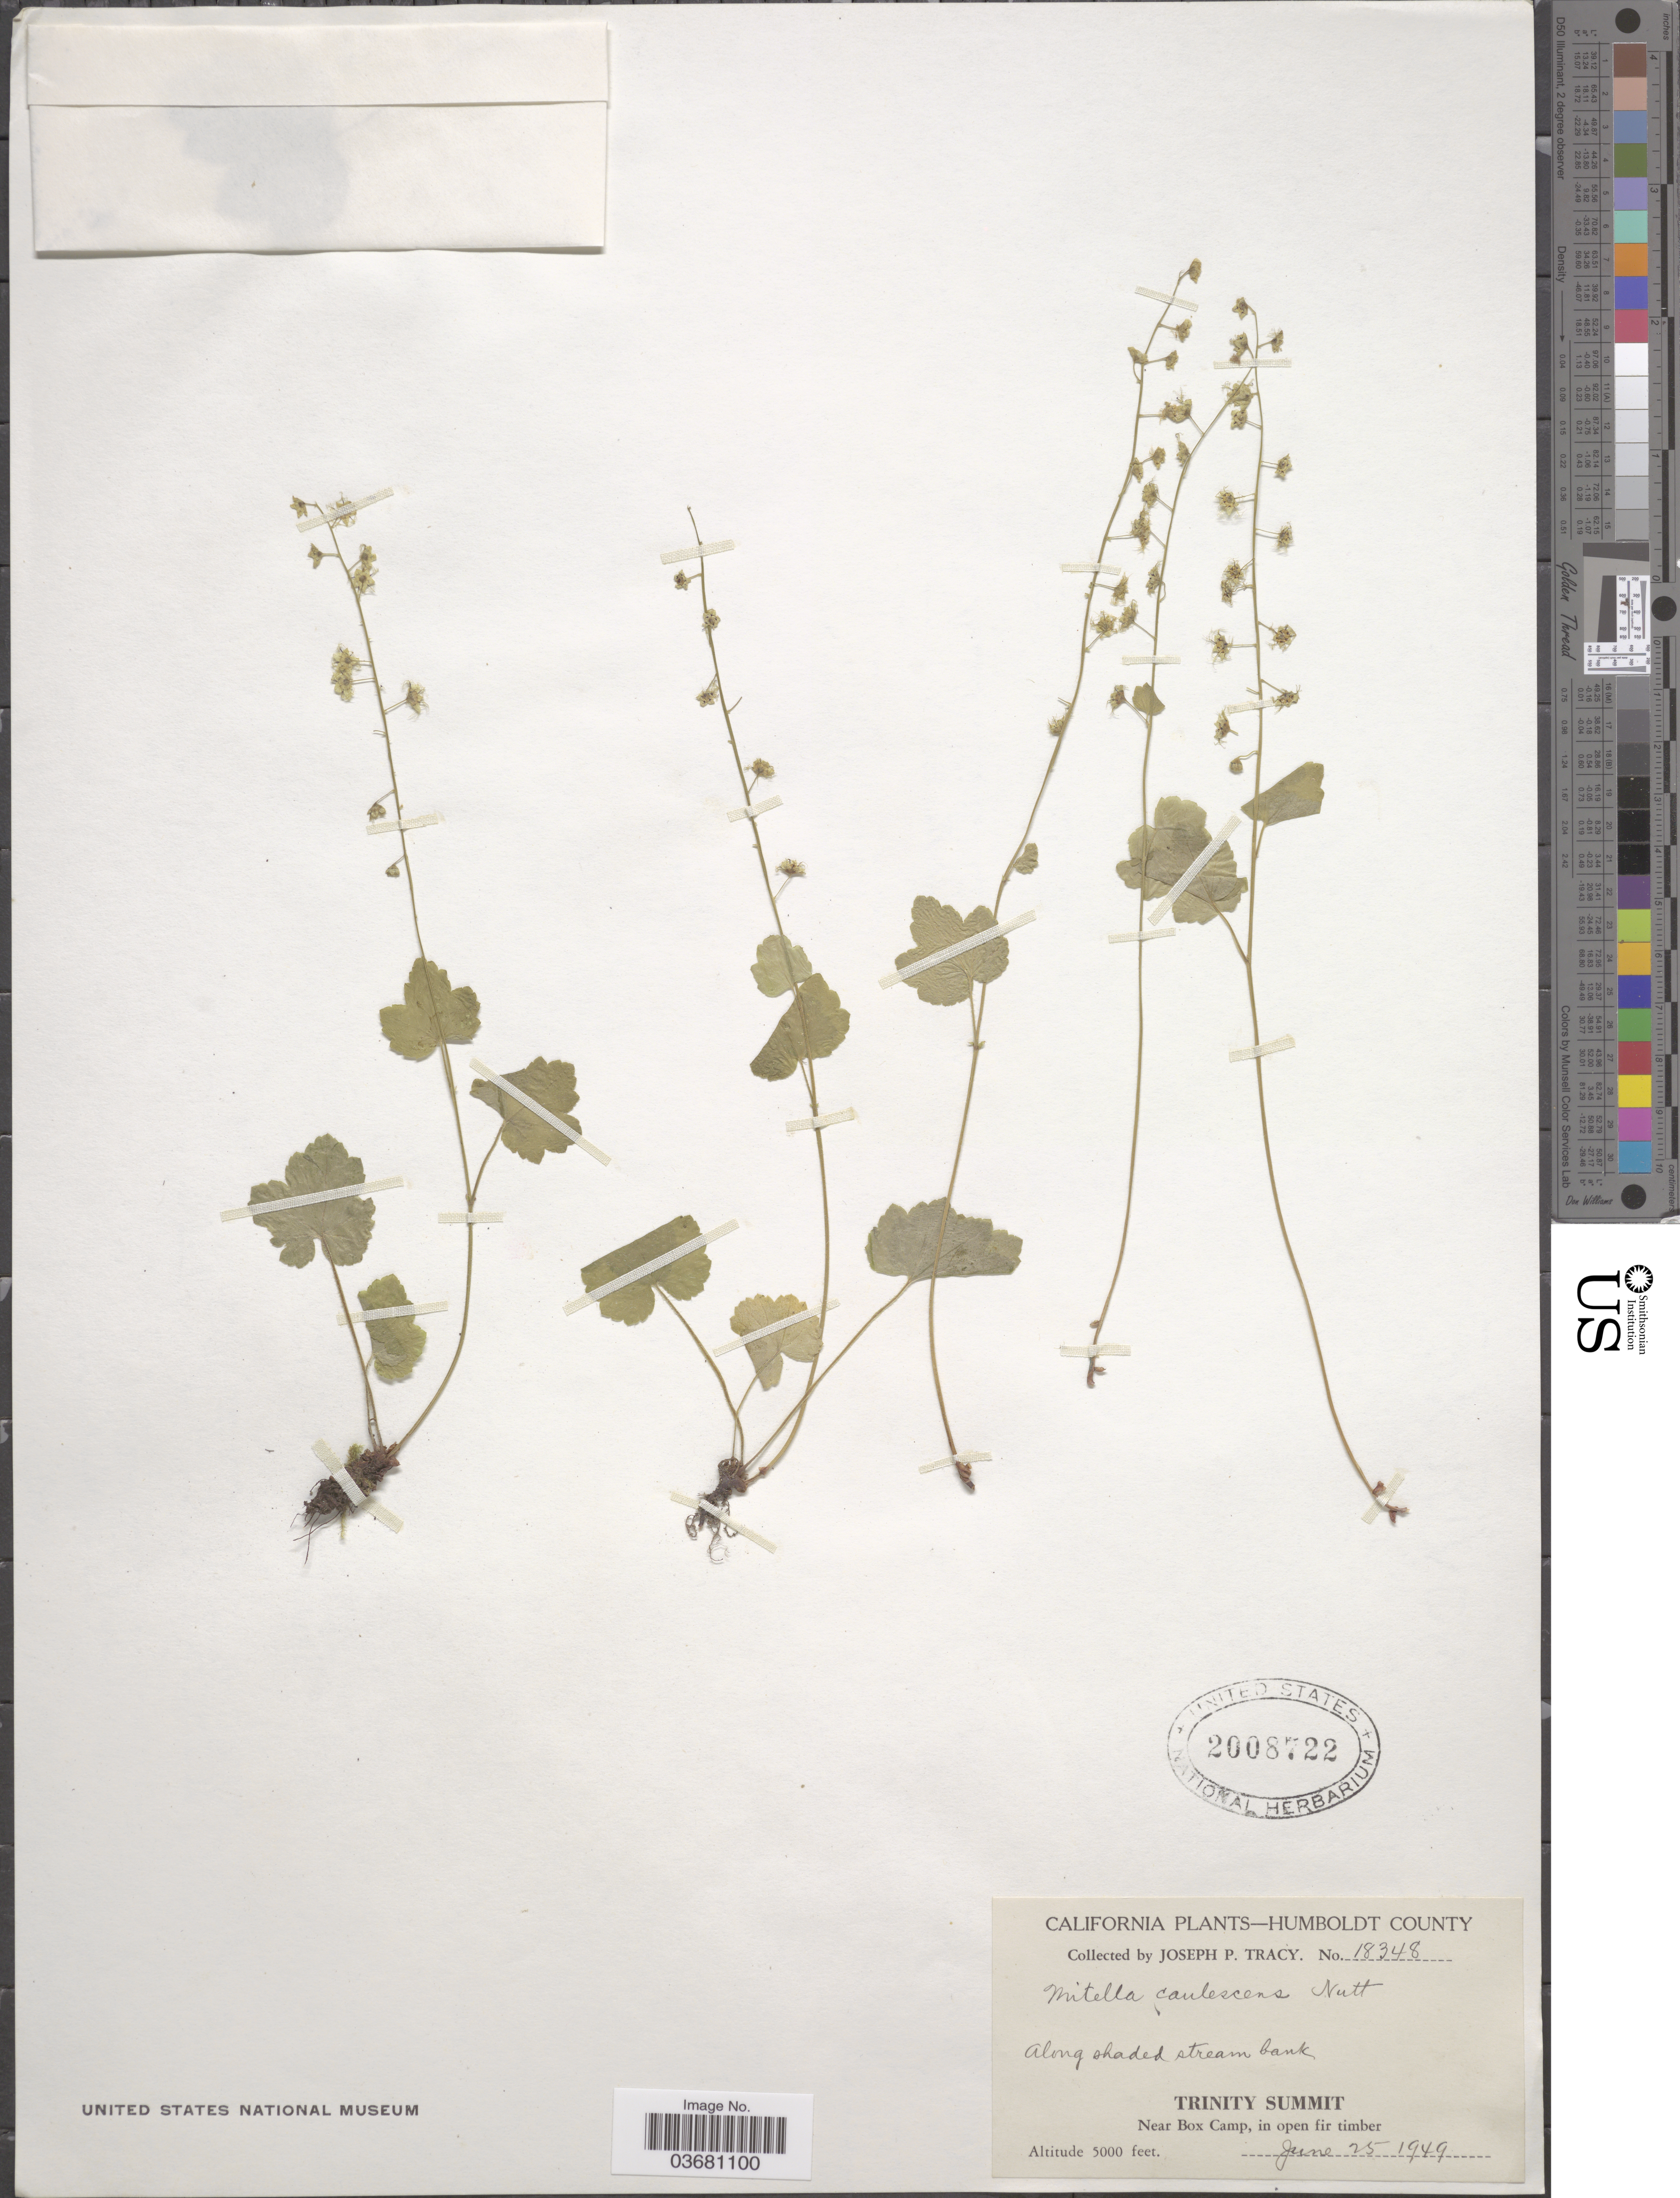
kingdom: Plantae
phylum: Tracheophyta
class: Magnoliopsida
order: Saxifragales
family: Saxifragaceae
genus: Mitella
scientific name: Mitella caulescens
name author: (Nutt.) Howell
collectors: J. Tracy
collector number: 18348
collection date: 1949-06-25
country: United States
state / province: California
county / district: Humboldt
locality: Humboldt County. Along shaded stream bank. Trinity Summit. Near Box Camp, in open fir timber.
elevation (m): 1524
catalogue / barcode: US 2008722